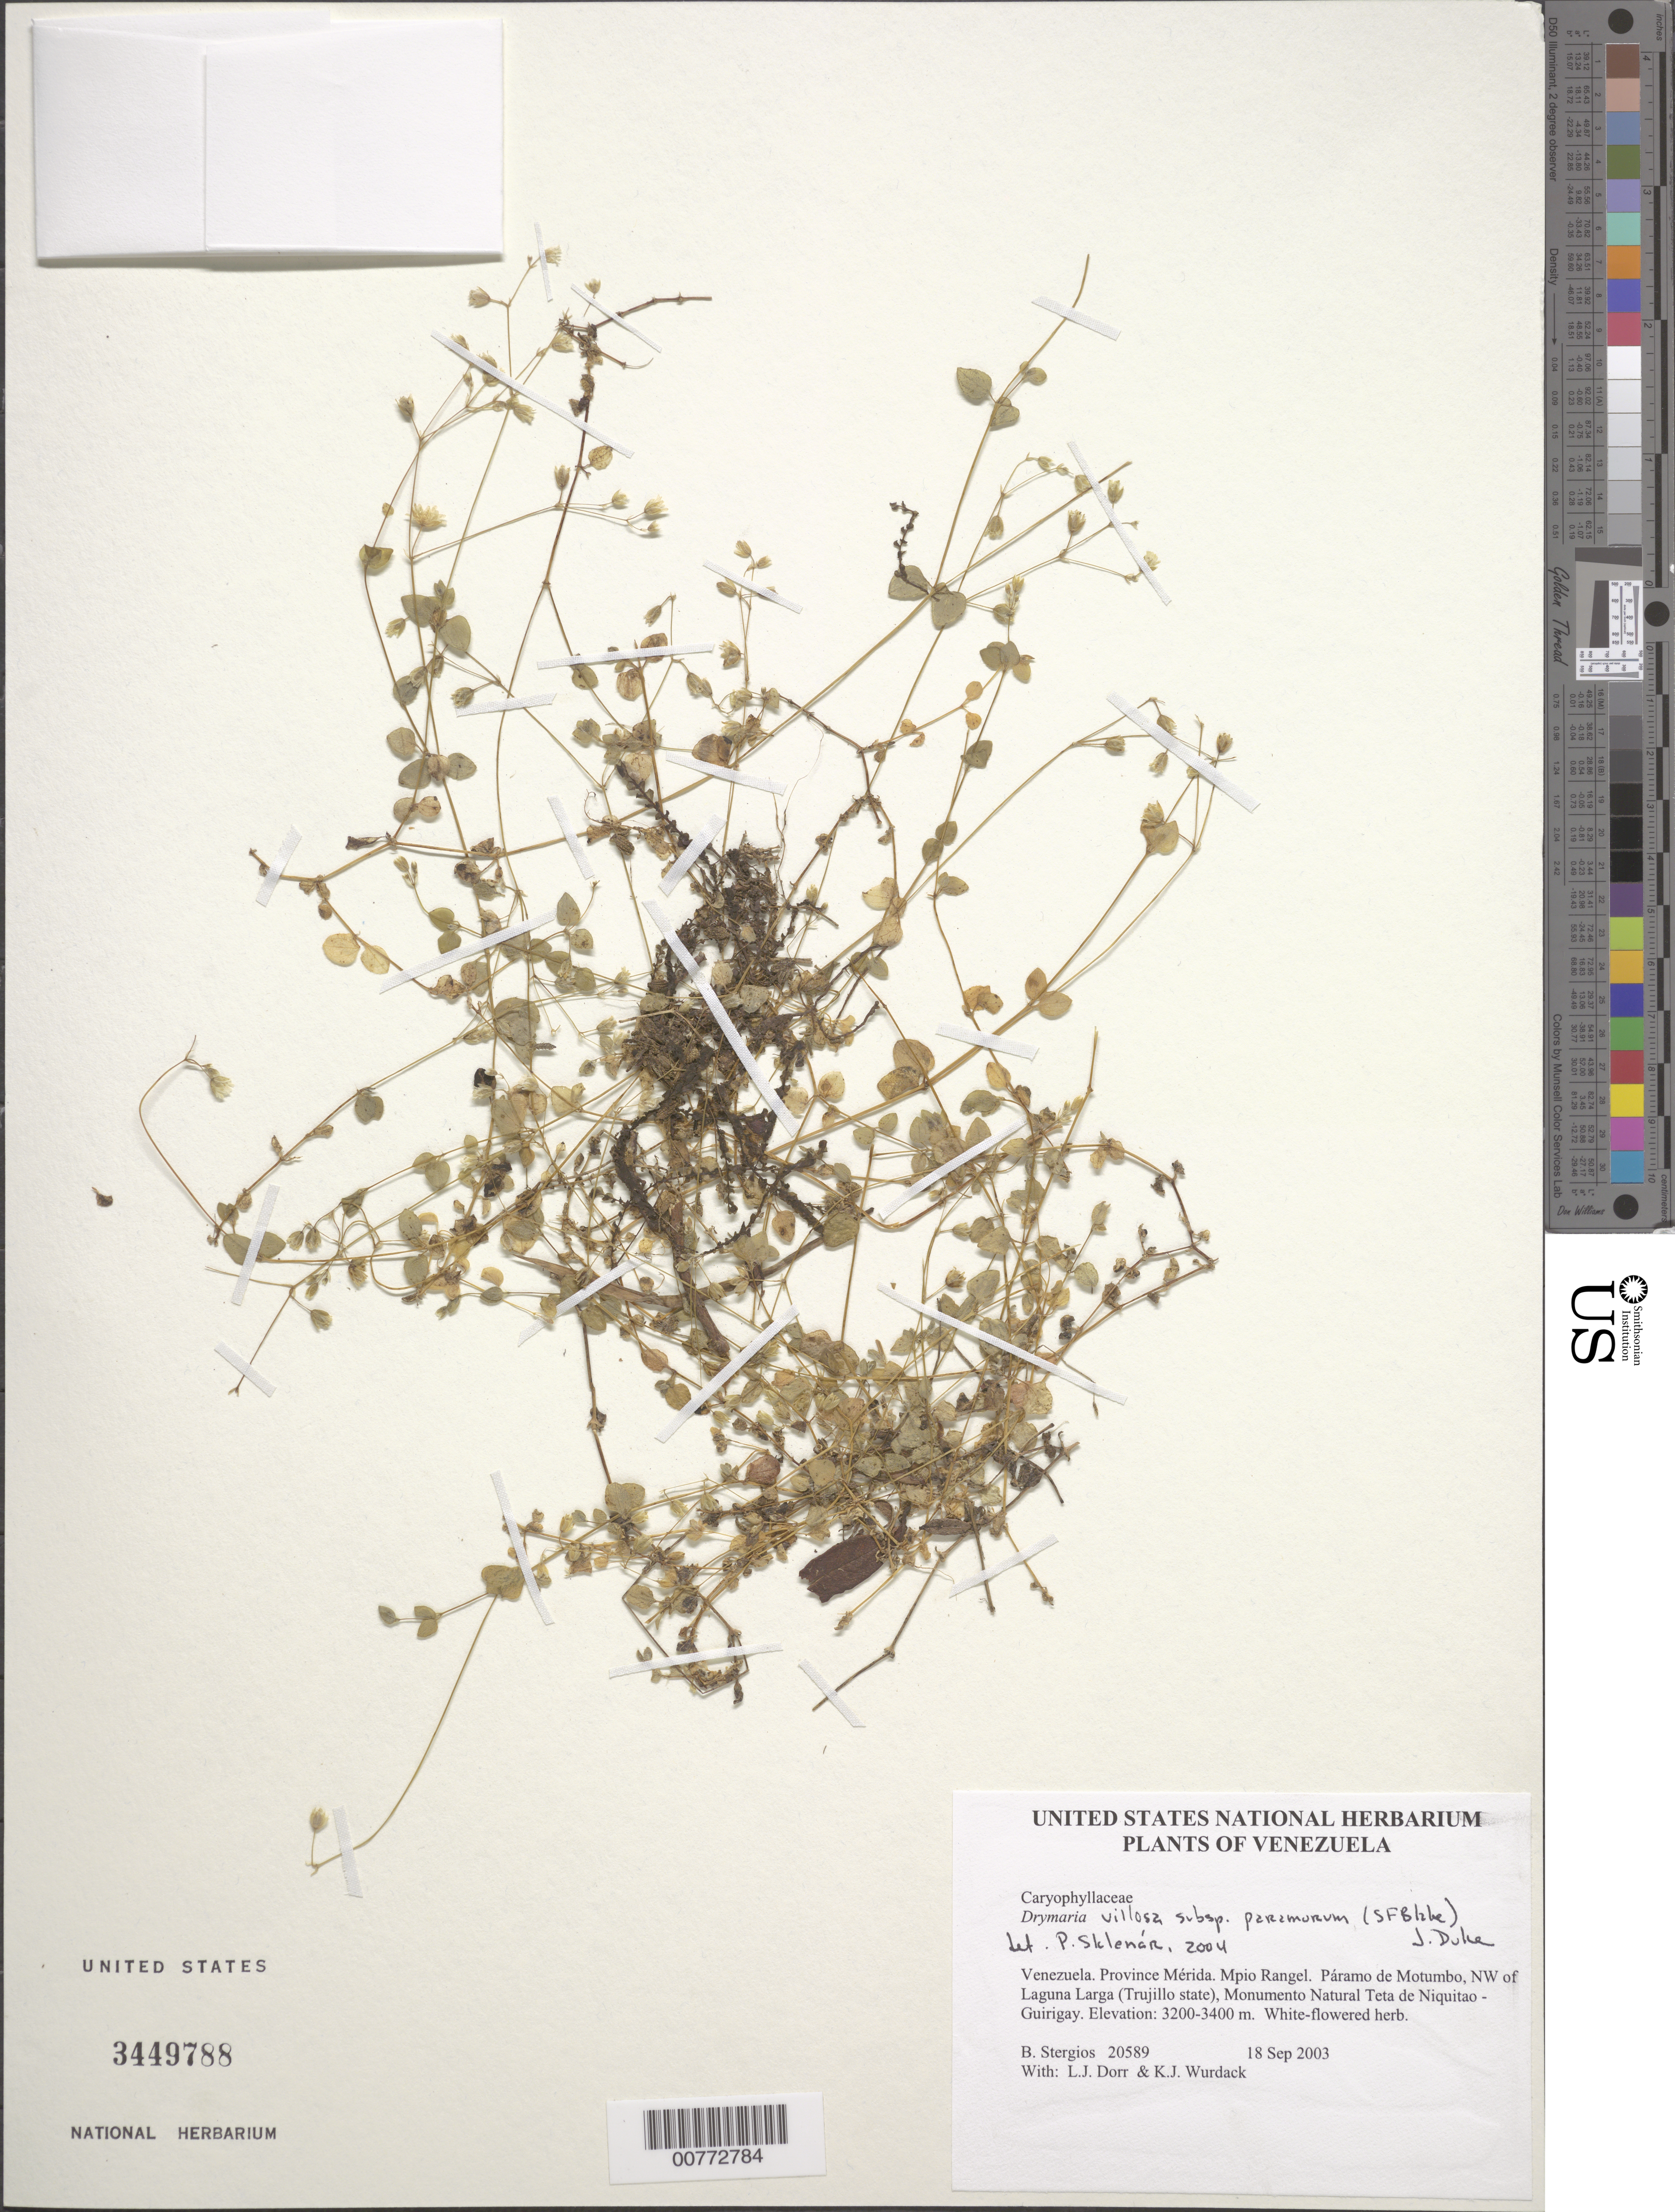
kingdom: Plantae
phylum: Tracheophyta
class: Magnoliopsida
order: Caryophyllales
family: Caryophyllaceae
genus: Drymaria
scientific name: Drymaria villosa subsp. paramorum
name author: (S.F. Blake) J.A. Duke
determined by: Sklenár, P.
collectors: B. G. Stergios, L. J. Dorr & K. Wurdack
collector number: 20589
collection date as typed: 18 Sep 2003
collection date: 2003-09-18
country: Venezuela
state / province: Mérida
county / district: Rangel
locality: Páramo de Motumbo, NW of Laguna Larga (Trujillo state), Monumento Natural Teta de Niquitao - Guirigay.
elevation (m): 3200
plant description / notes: PORT, PRC, US, +2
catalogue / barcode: US 3449788